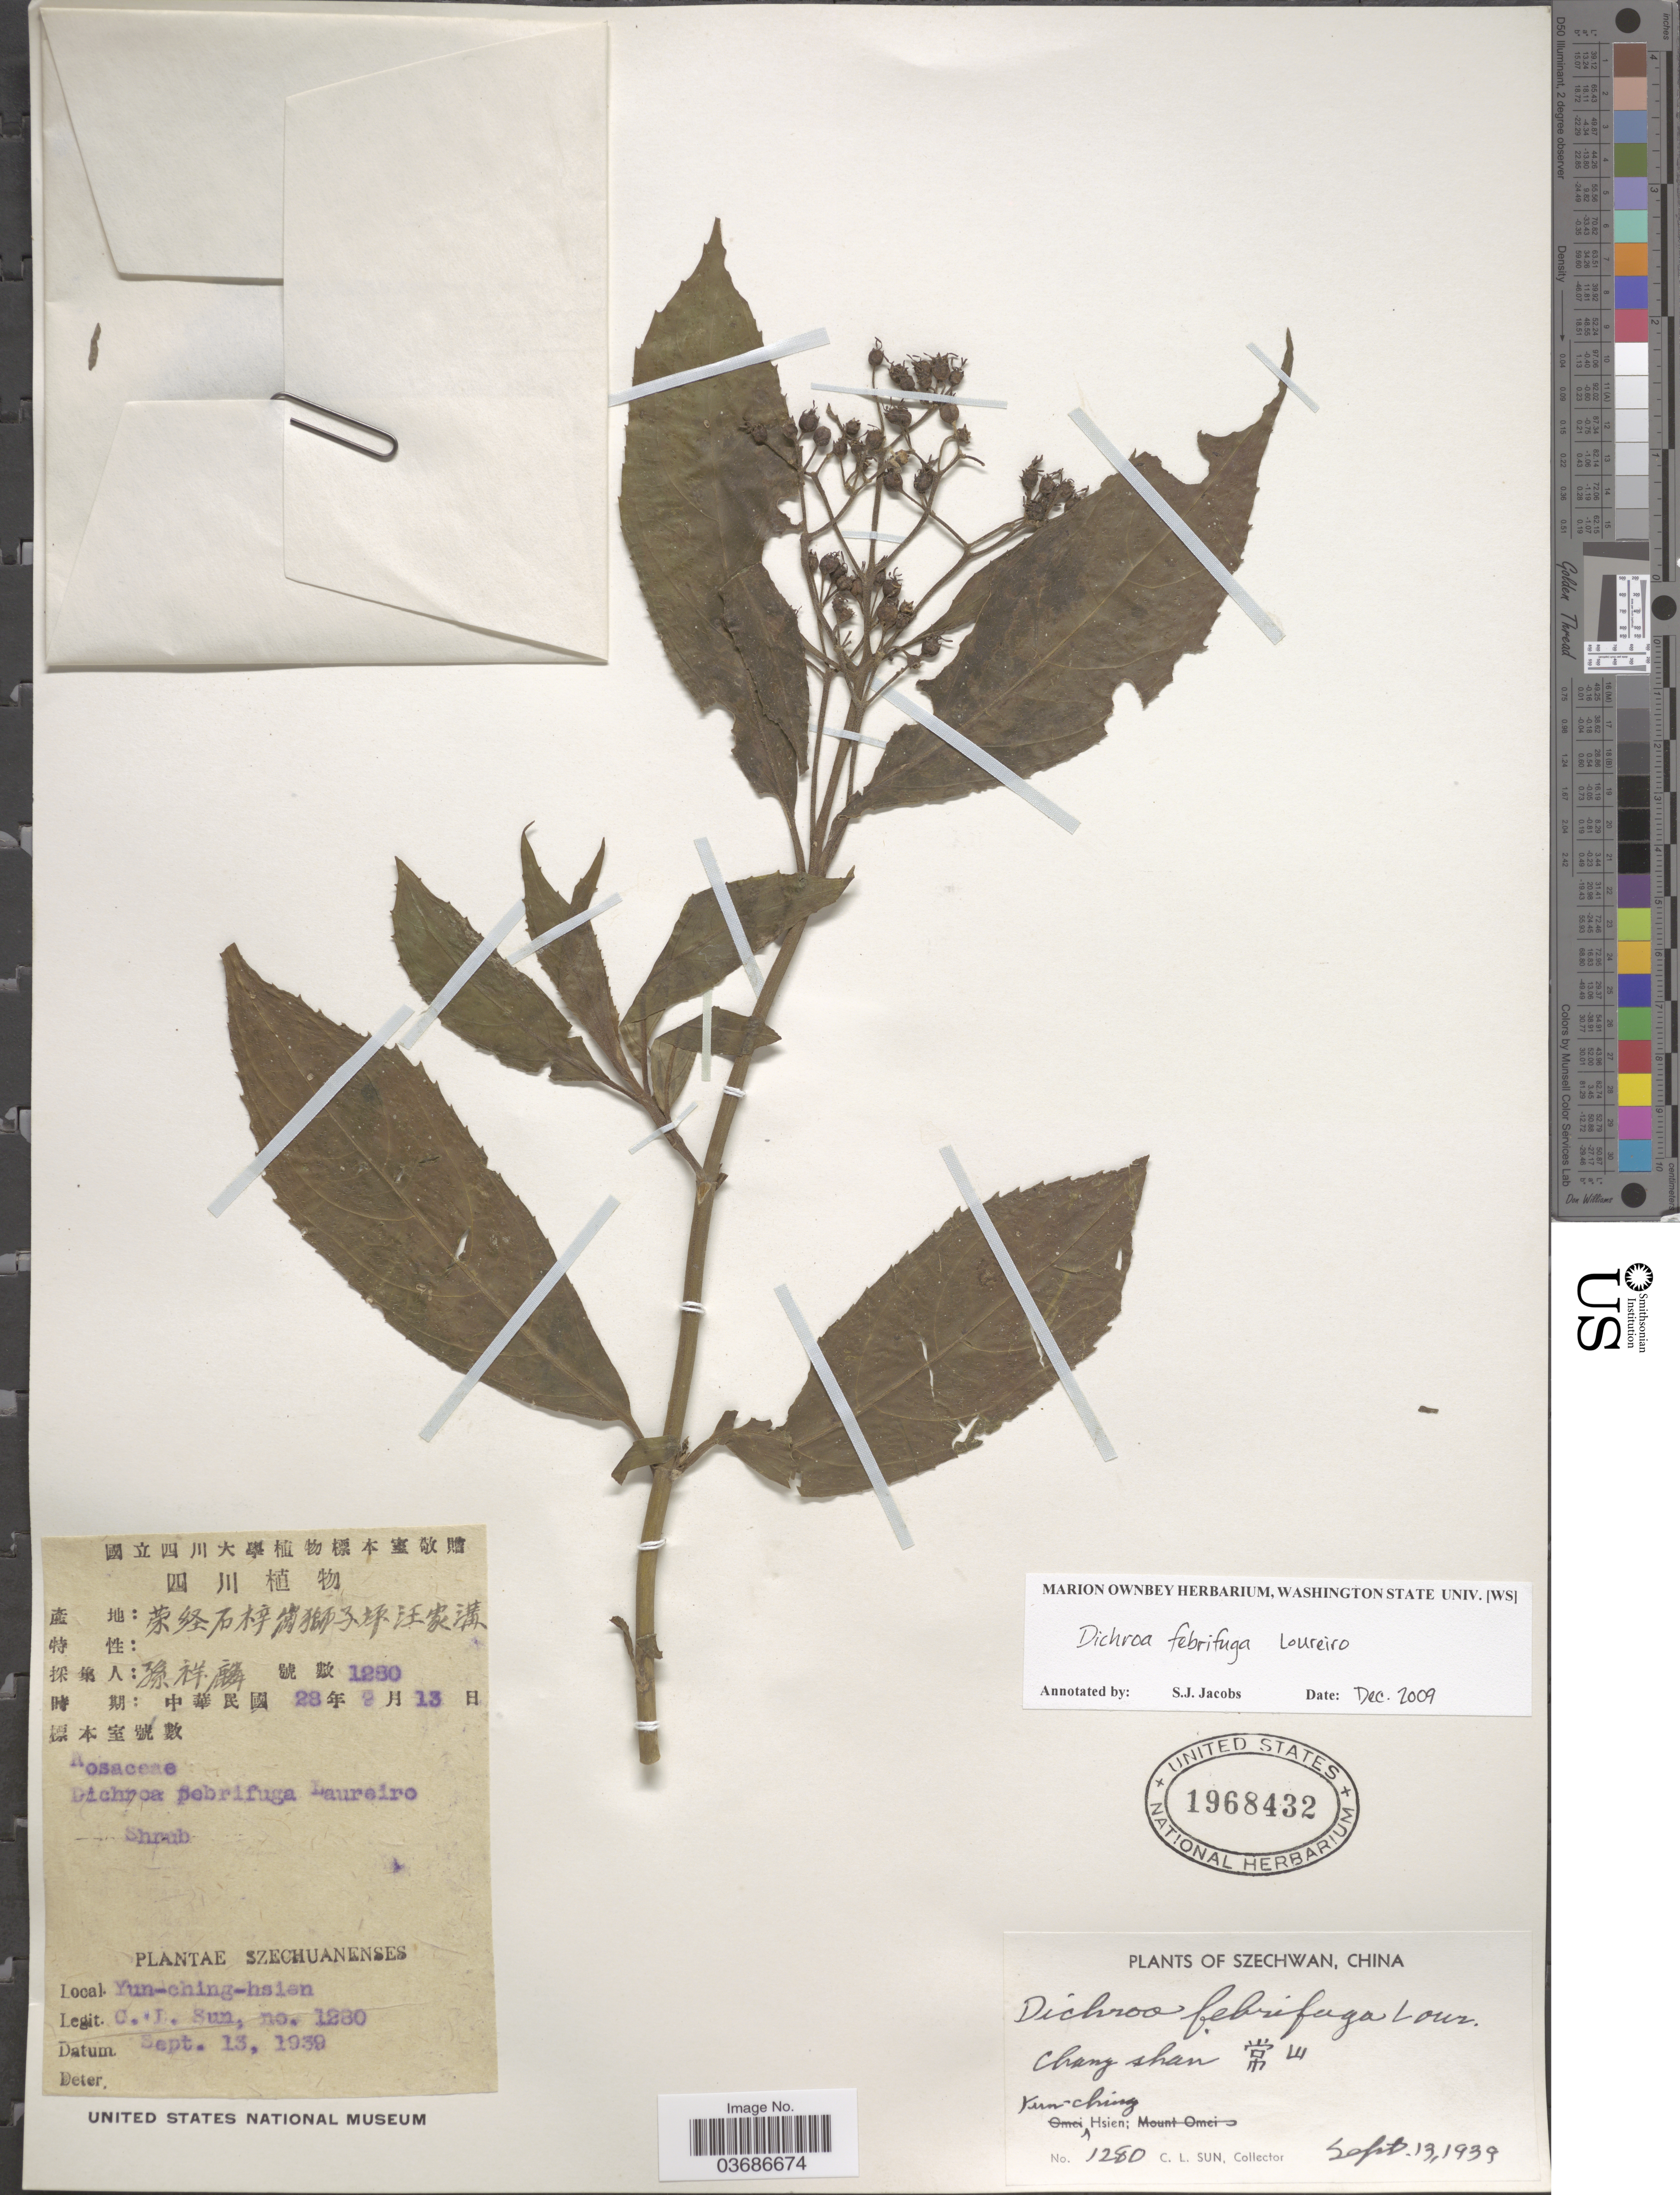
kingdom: Plantae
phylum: Tracheophyta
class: Magnoliopsida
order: Cornales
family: Hydrangeaceae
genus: Hydrangea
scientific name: Hydrangea febrifuga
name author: (Lour.) Y. De Smet & C. Granados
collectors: C. Sun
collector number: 1280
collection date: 1939-09-13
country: China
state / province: Sichuan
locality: Szechwan. Cheng Shan. X. Yun-ching Hsien.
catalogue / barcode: US 1968432